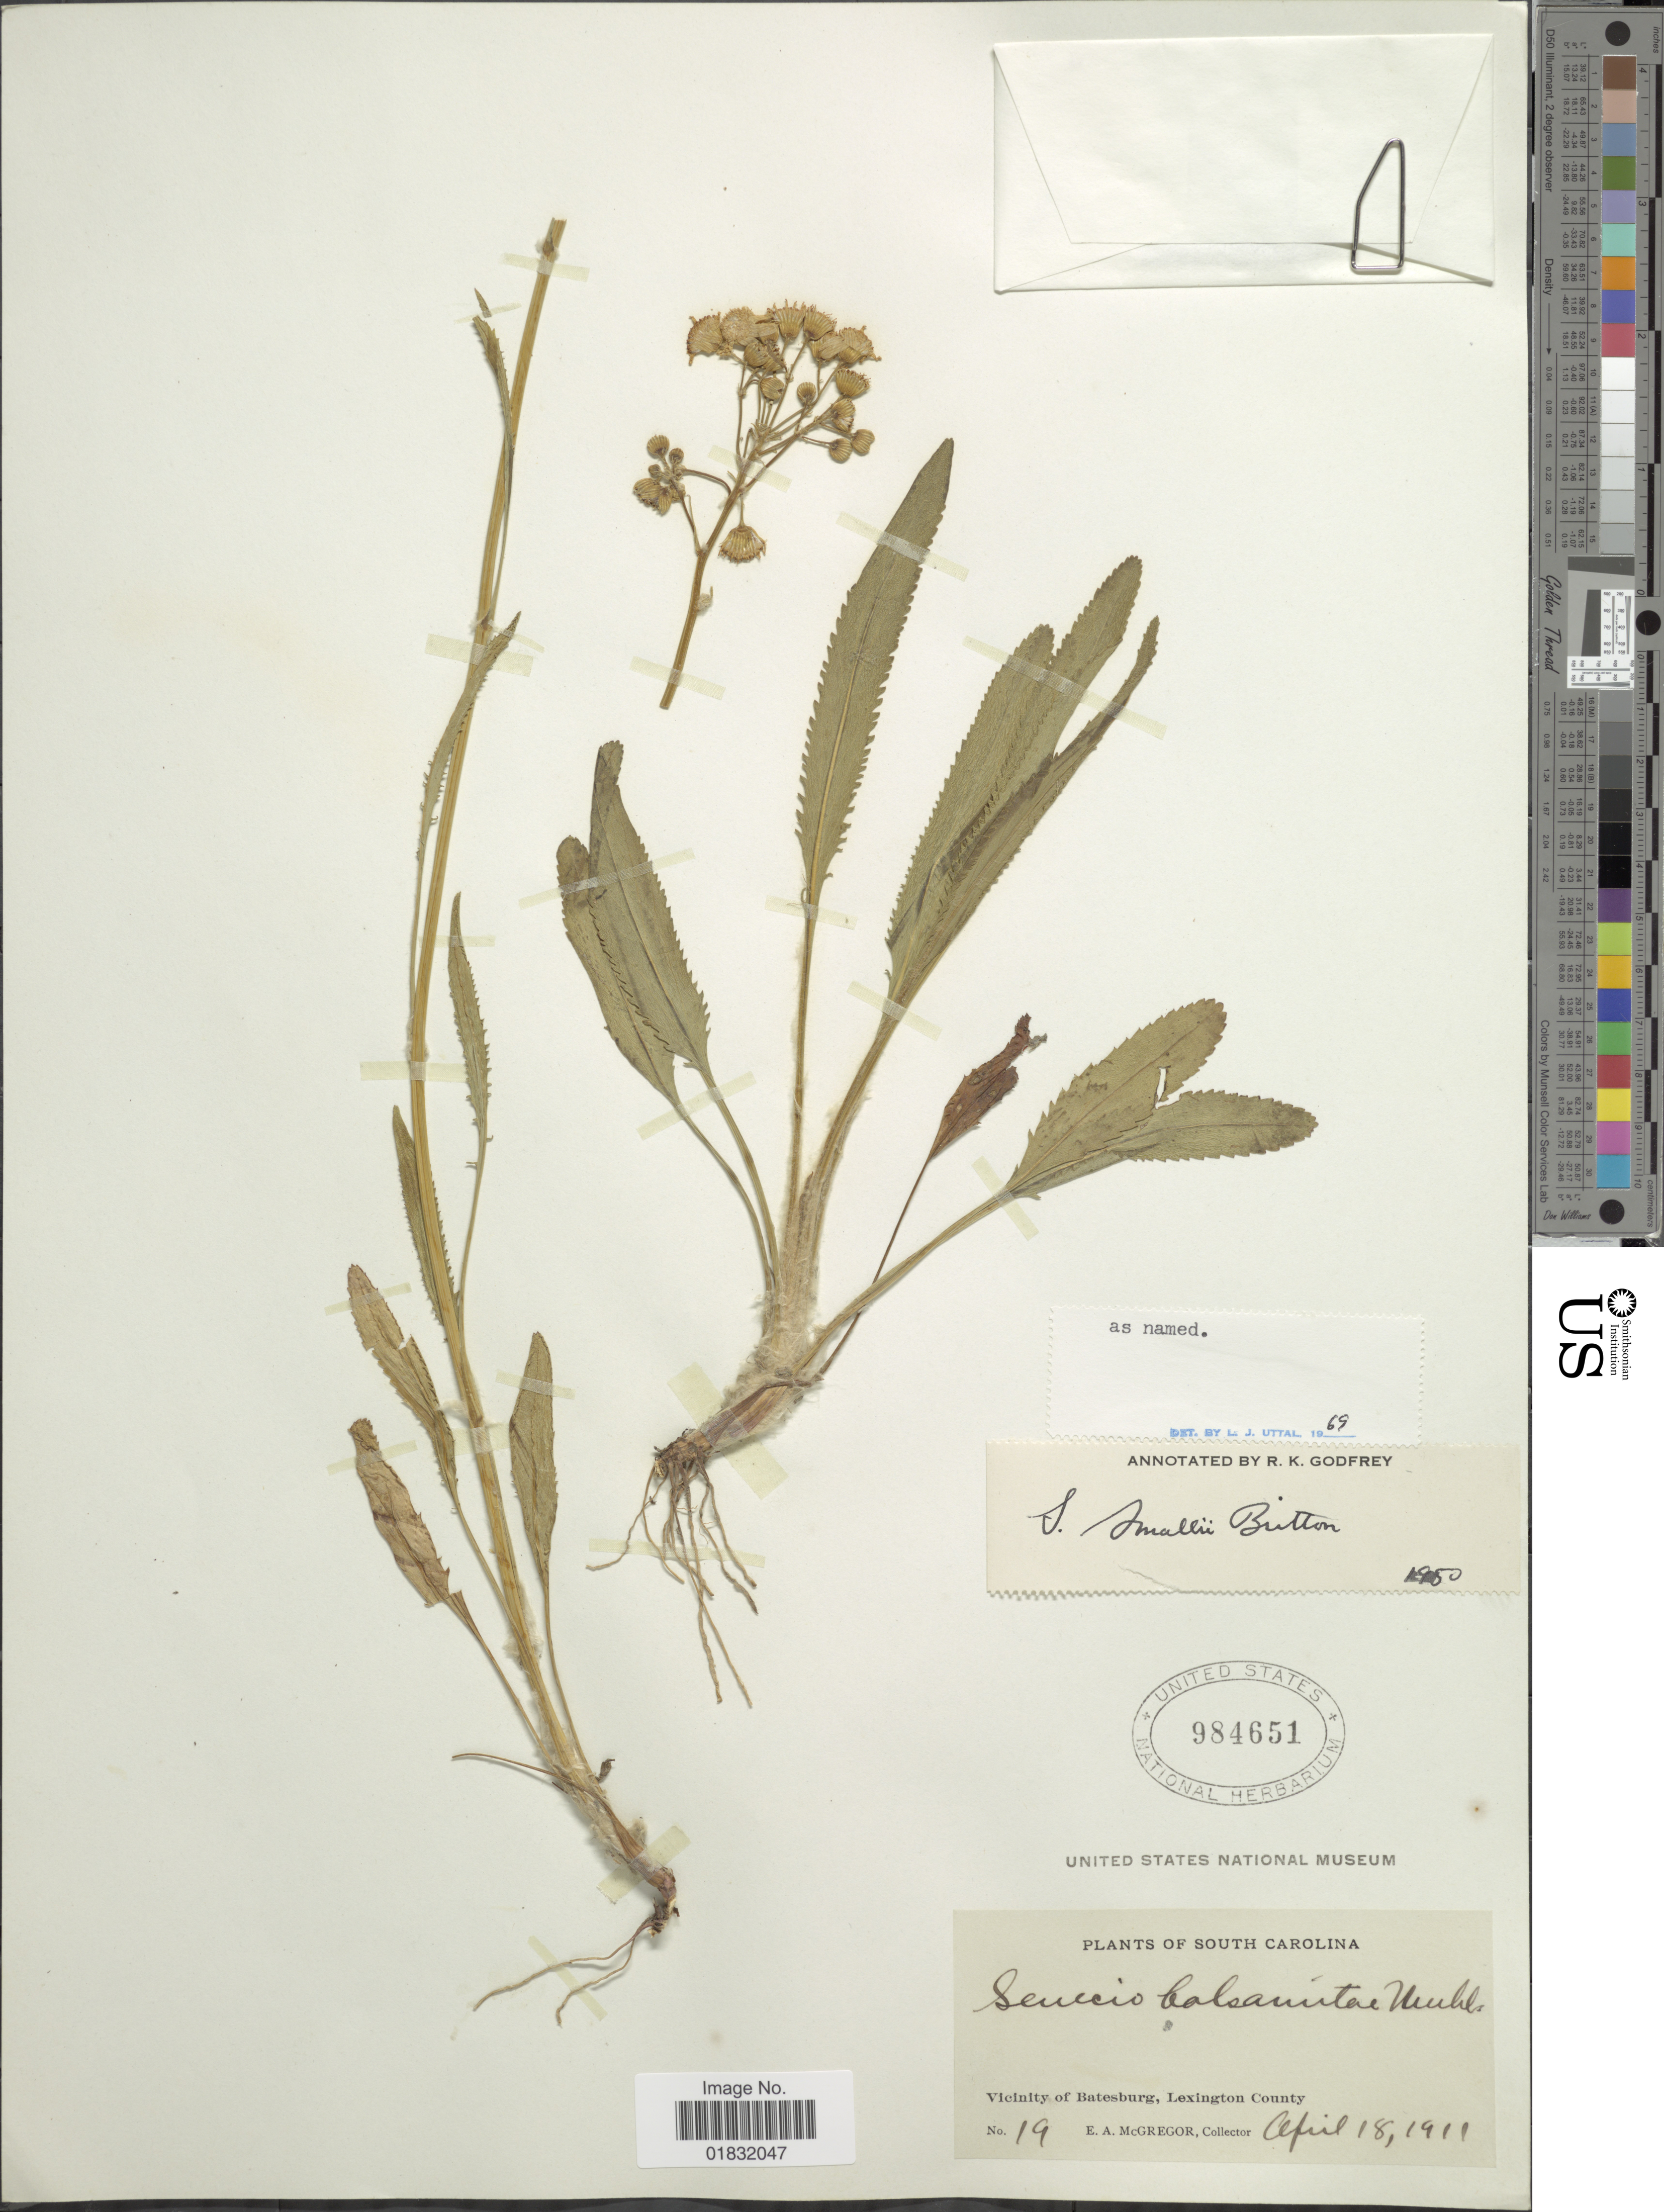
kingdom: Plantae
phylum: Tracheophyta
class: Magnoliopsida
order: Asterales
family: Asteraceae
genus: Packera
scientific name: Packera smallii Britton comb ined.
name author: Britton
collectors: E. A. McGregor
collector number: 19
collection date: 1911-04-18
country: United States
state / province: South Carolina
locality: Vicinity of Batesburg, Lexington County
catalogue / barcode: US 94651